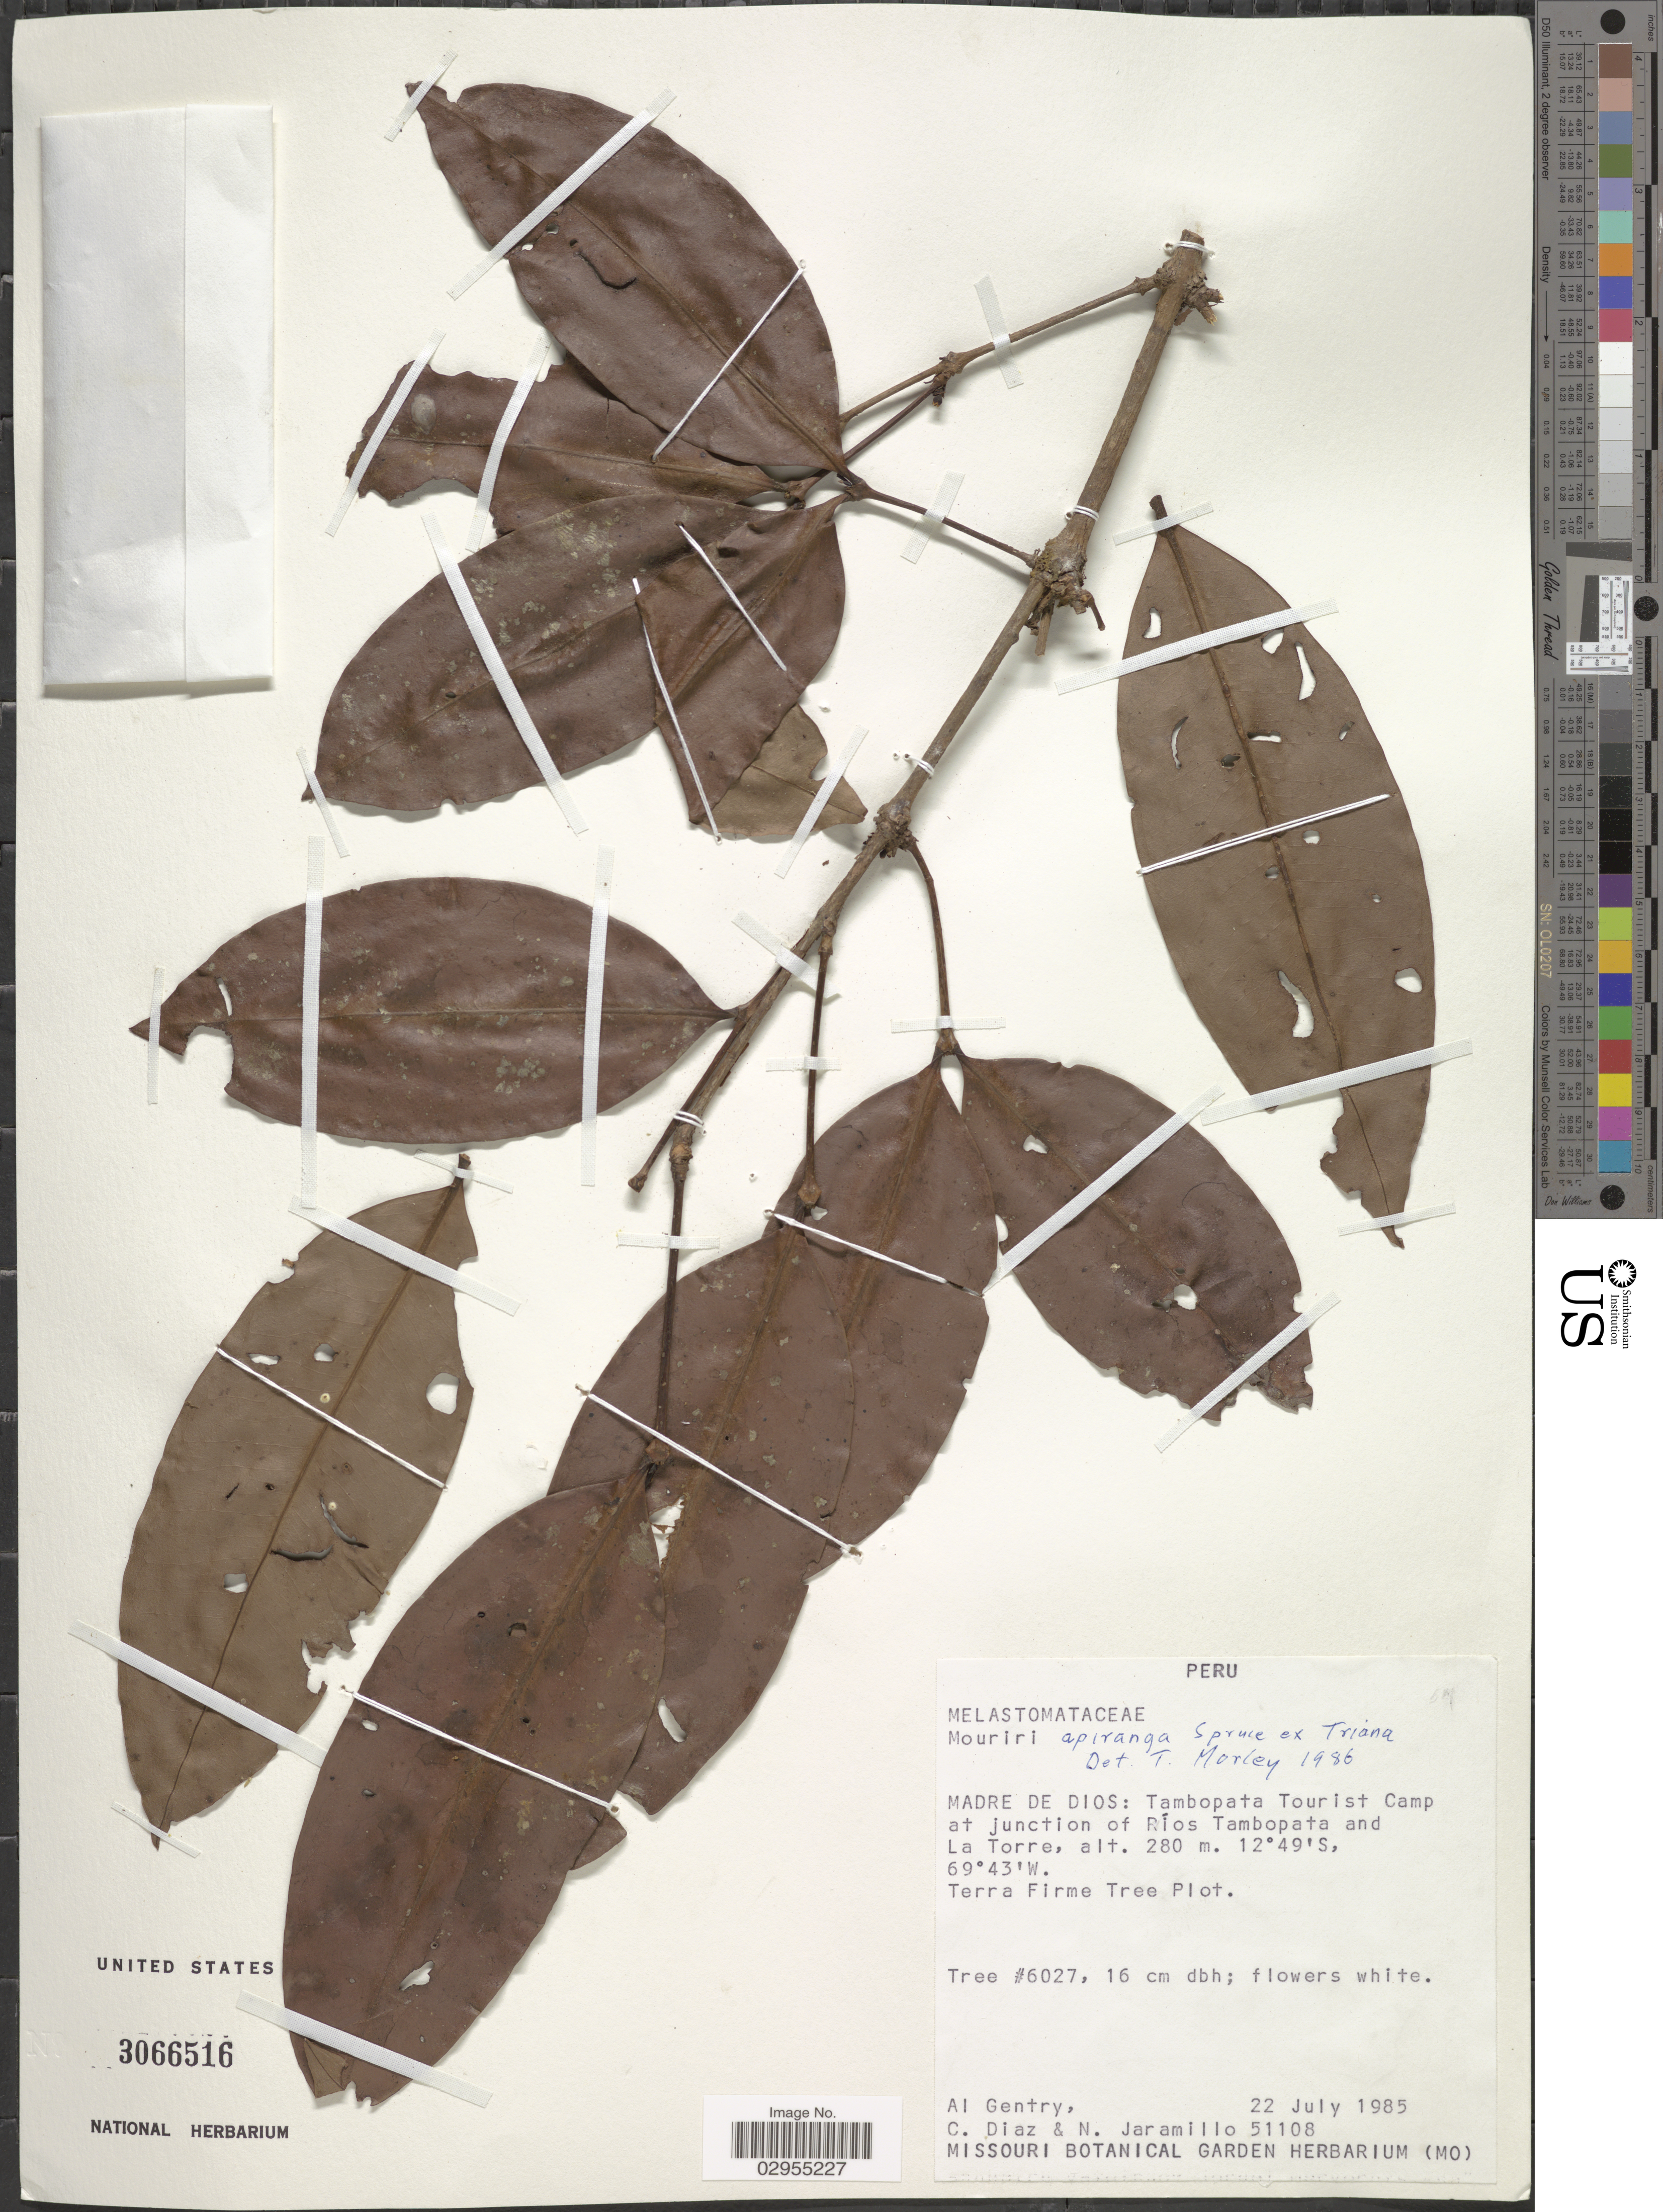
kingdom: Plantae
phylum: Tracheophyta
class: Magnoliopsida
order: Myrtales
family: Melastomataceae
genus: Mouriri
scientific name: Mouriri acutiflora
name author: Naudin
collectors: A. H. Gentry, C. Díaz & N. Jaramillo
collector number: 51108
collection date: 1985-07-22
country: Peru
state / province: Madre de Dios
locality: Tambopata Tourist Camp at junction of Ríos Tambopata and La Torre. Terra Firme Tree Plot.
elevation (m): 280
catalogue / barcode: US 3066516